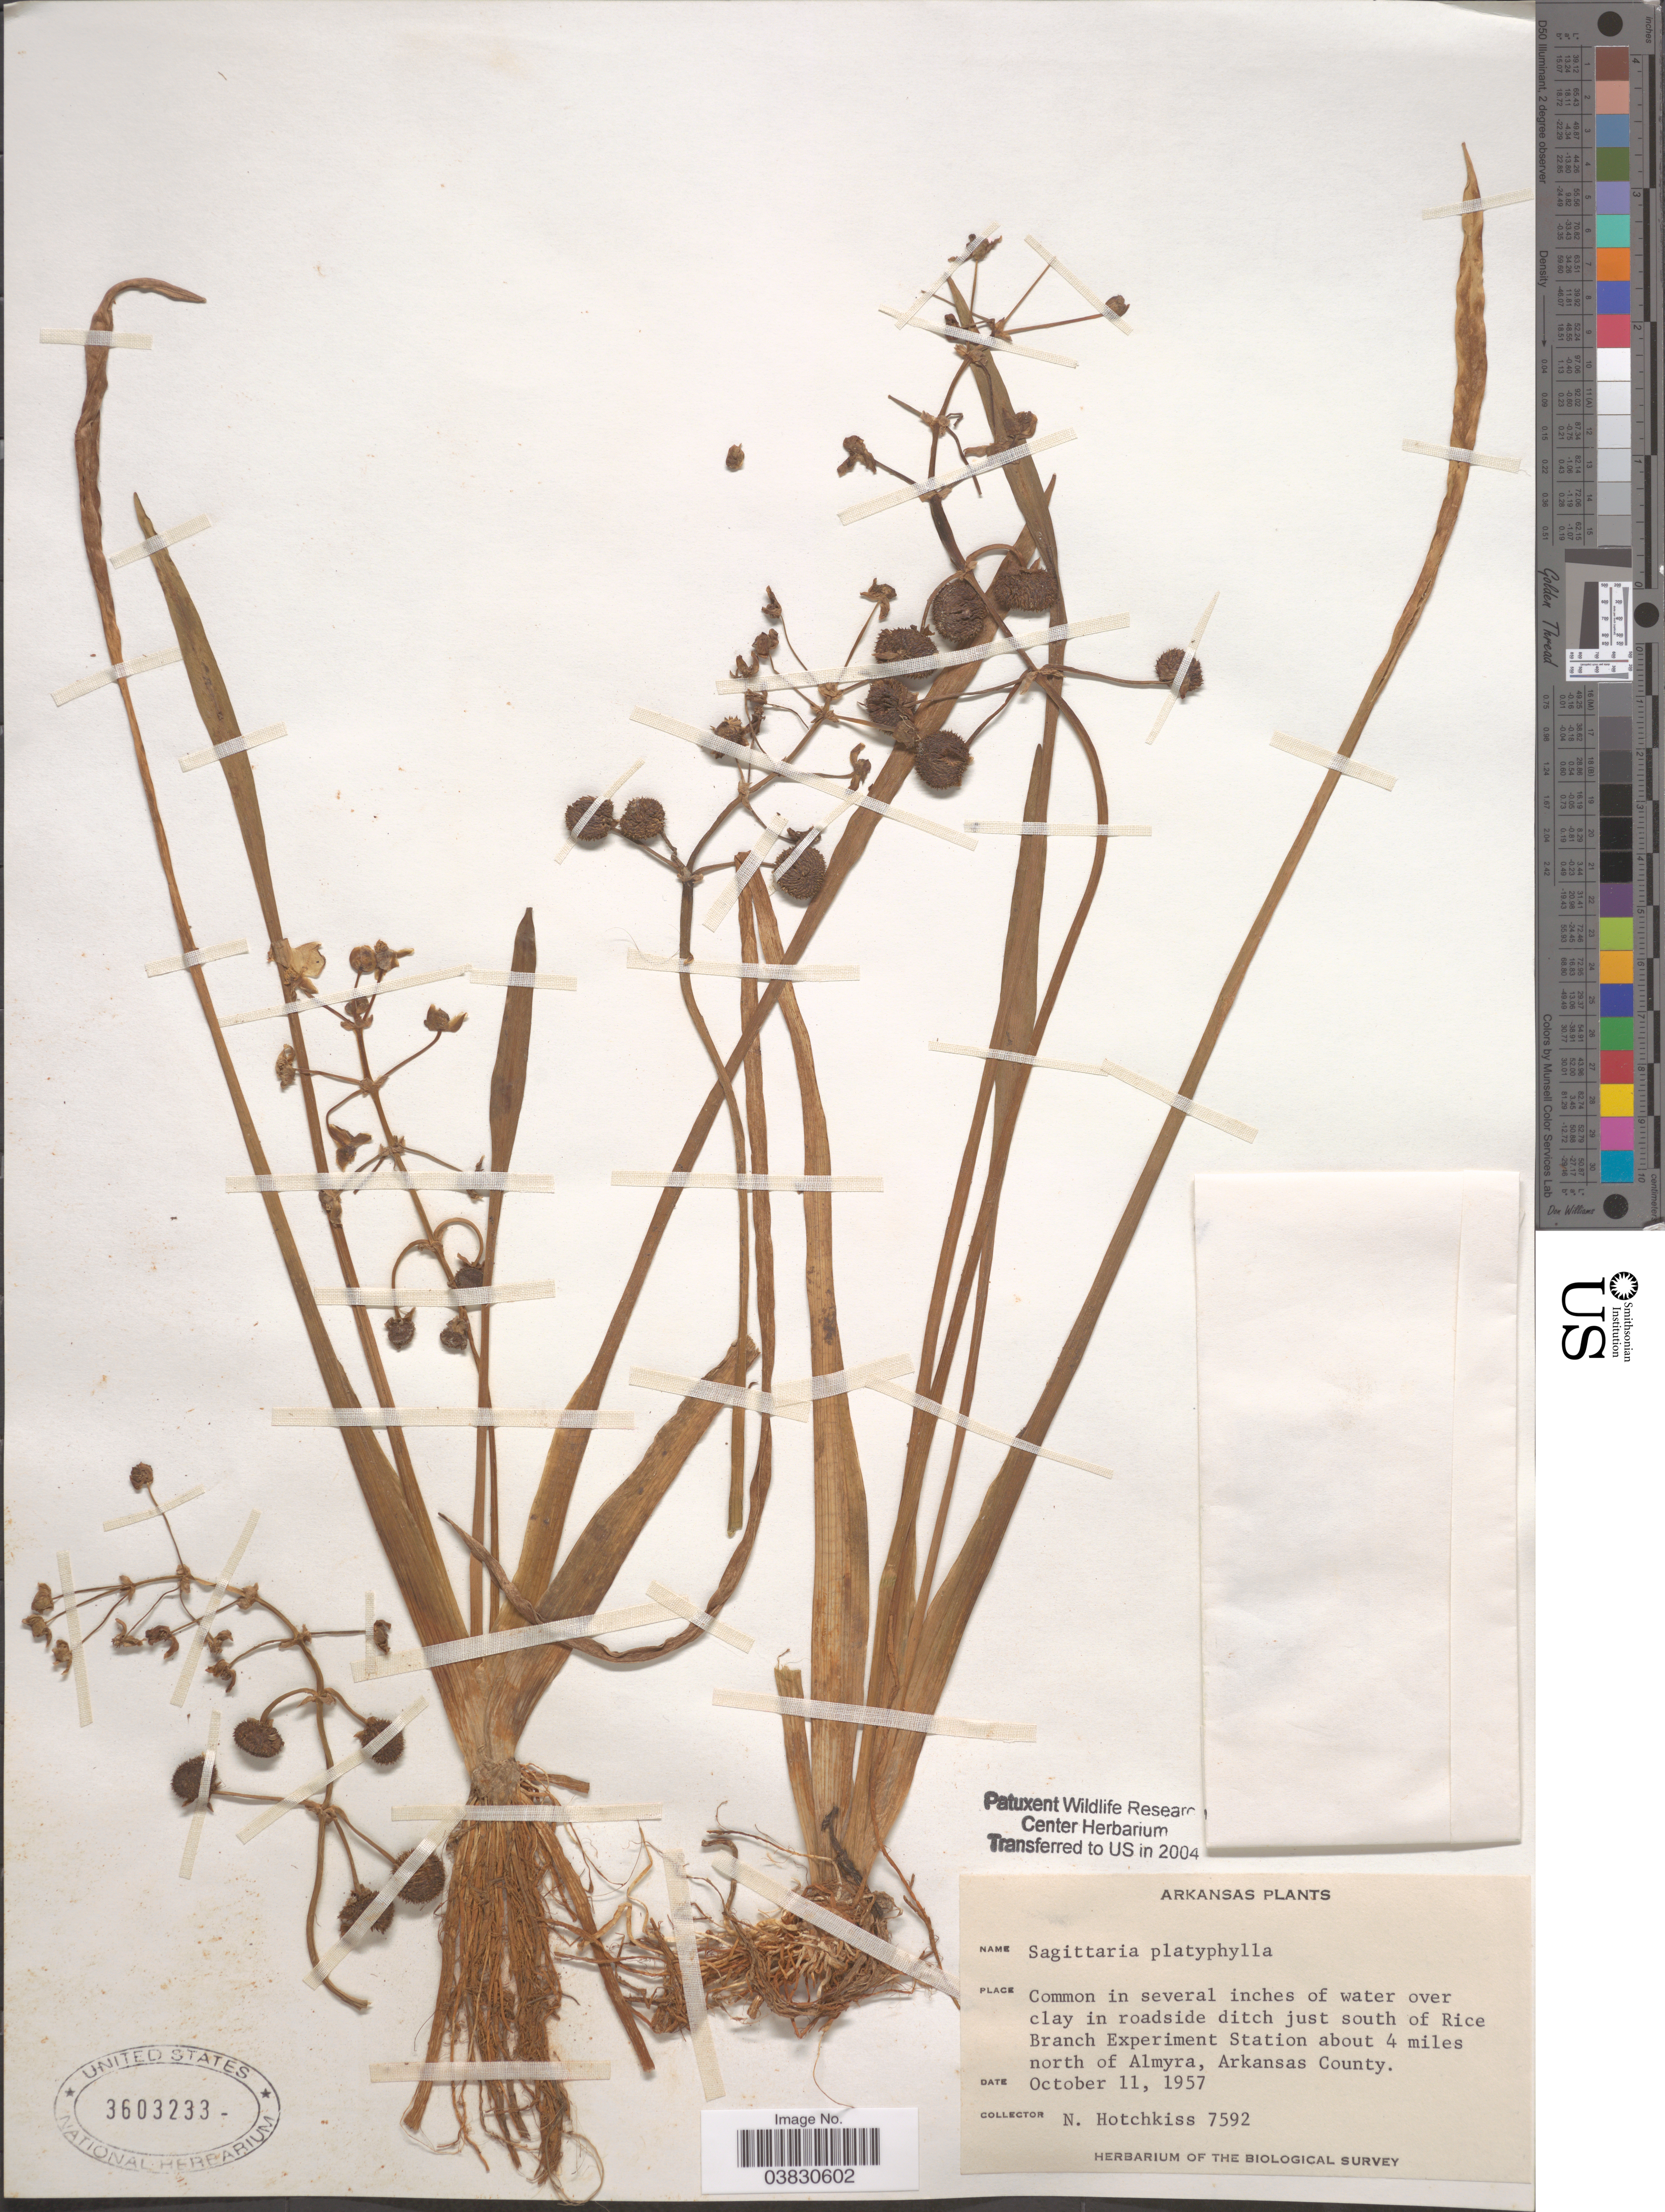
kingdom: Plantae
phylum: Tracheophyta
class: Liliopsida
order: Alismatales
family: Alismataceae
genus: Sagittaria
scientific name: Sagittaria platyphylla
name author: (Englem.) J.G. Sm.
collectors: N. Hotchkiss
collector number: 7592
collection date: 1957-10-11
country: United States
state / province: Arkansas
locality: Just south of Rice Branch Experiment Station about 4 miles north of Almyra, Arkansas County.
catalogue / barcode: US 3603233